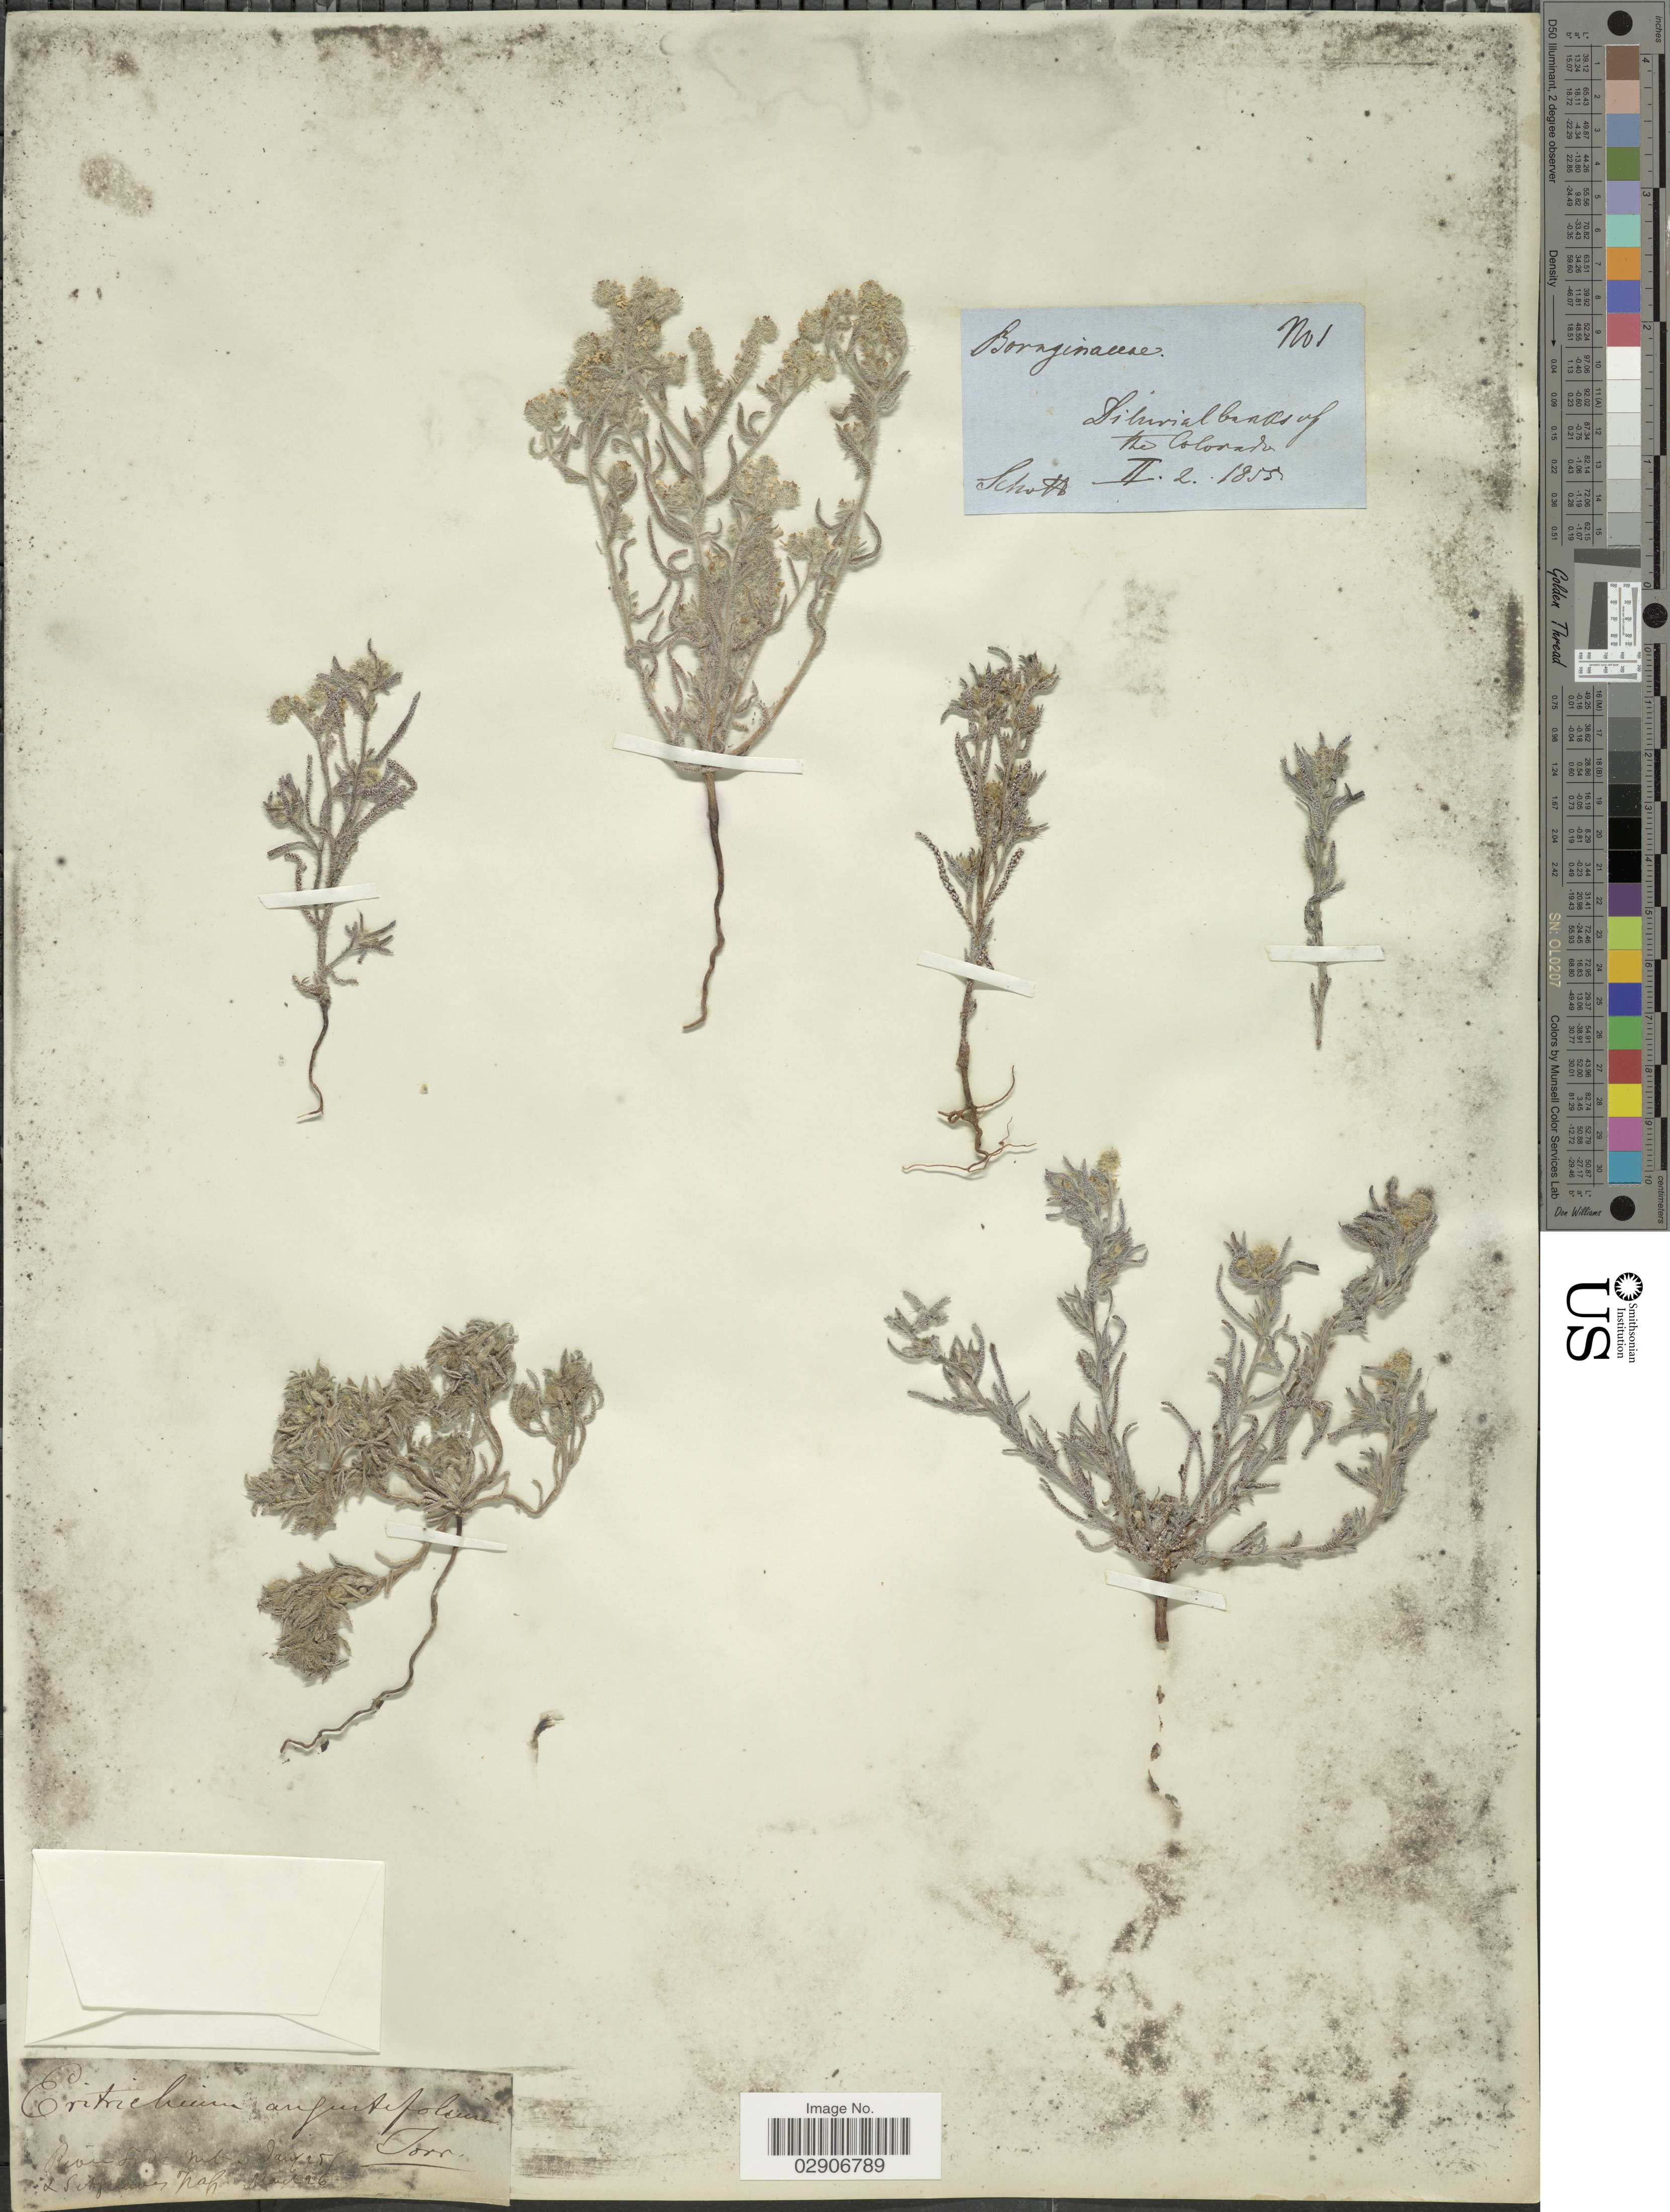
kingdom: Plantae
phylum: Tracheophyta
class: Magnoliopsida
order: Boraginales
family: Boraginaceae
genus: Cryptantha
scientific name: Cryptantha angustifolia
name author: (Torr.) Greene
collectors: Schott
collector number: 1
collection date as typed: Transcribed d/m/y: /1/25 to /3/26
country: United States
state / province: Colorado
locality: River Side Mt.